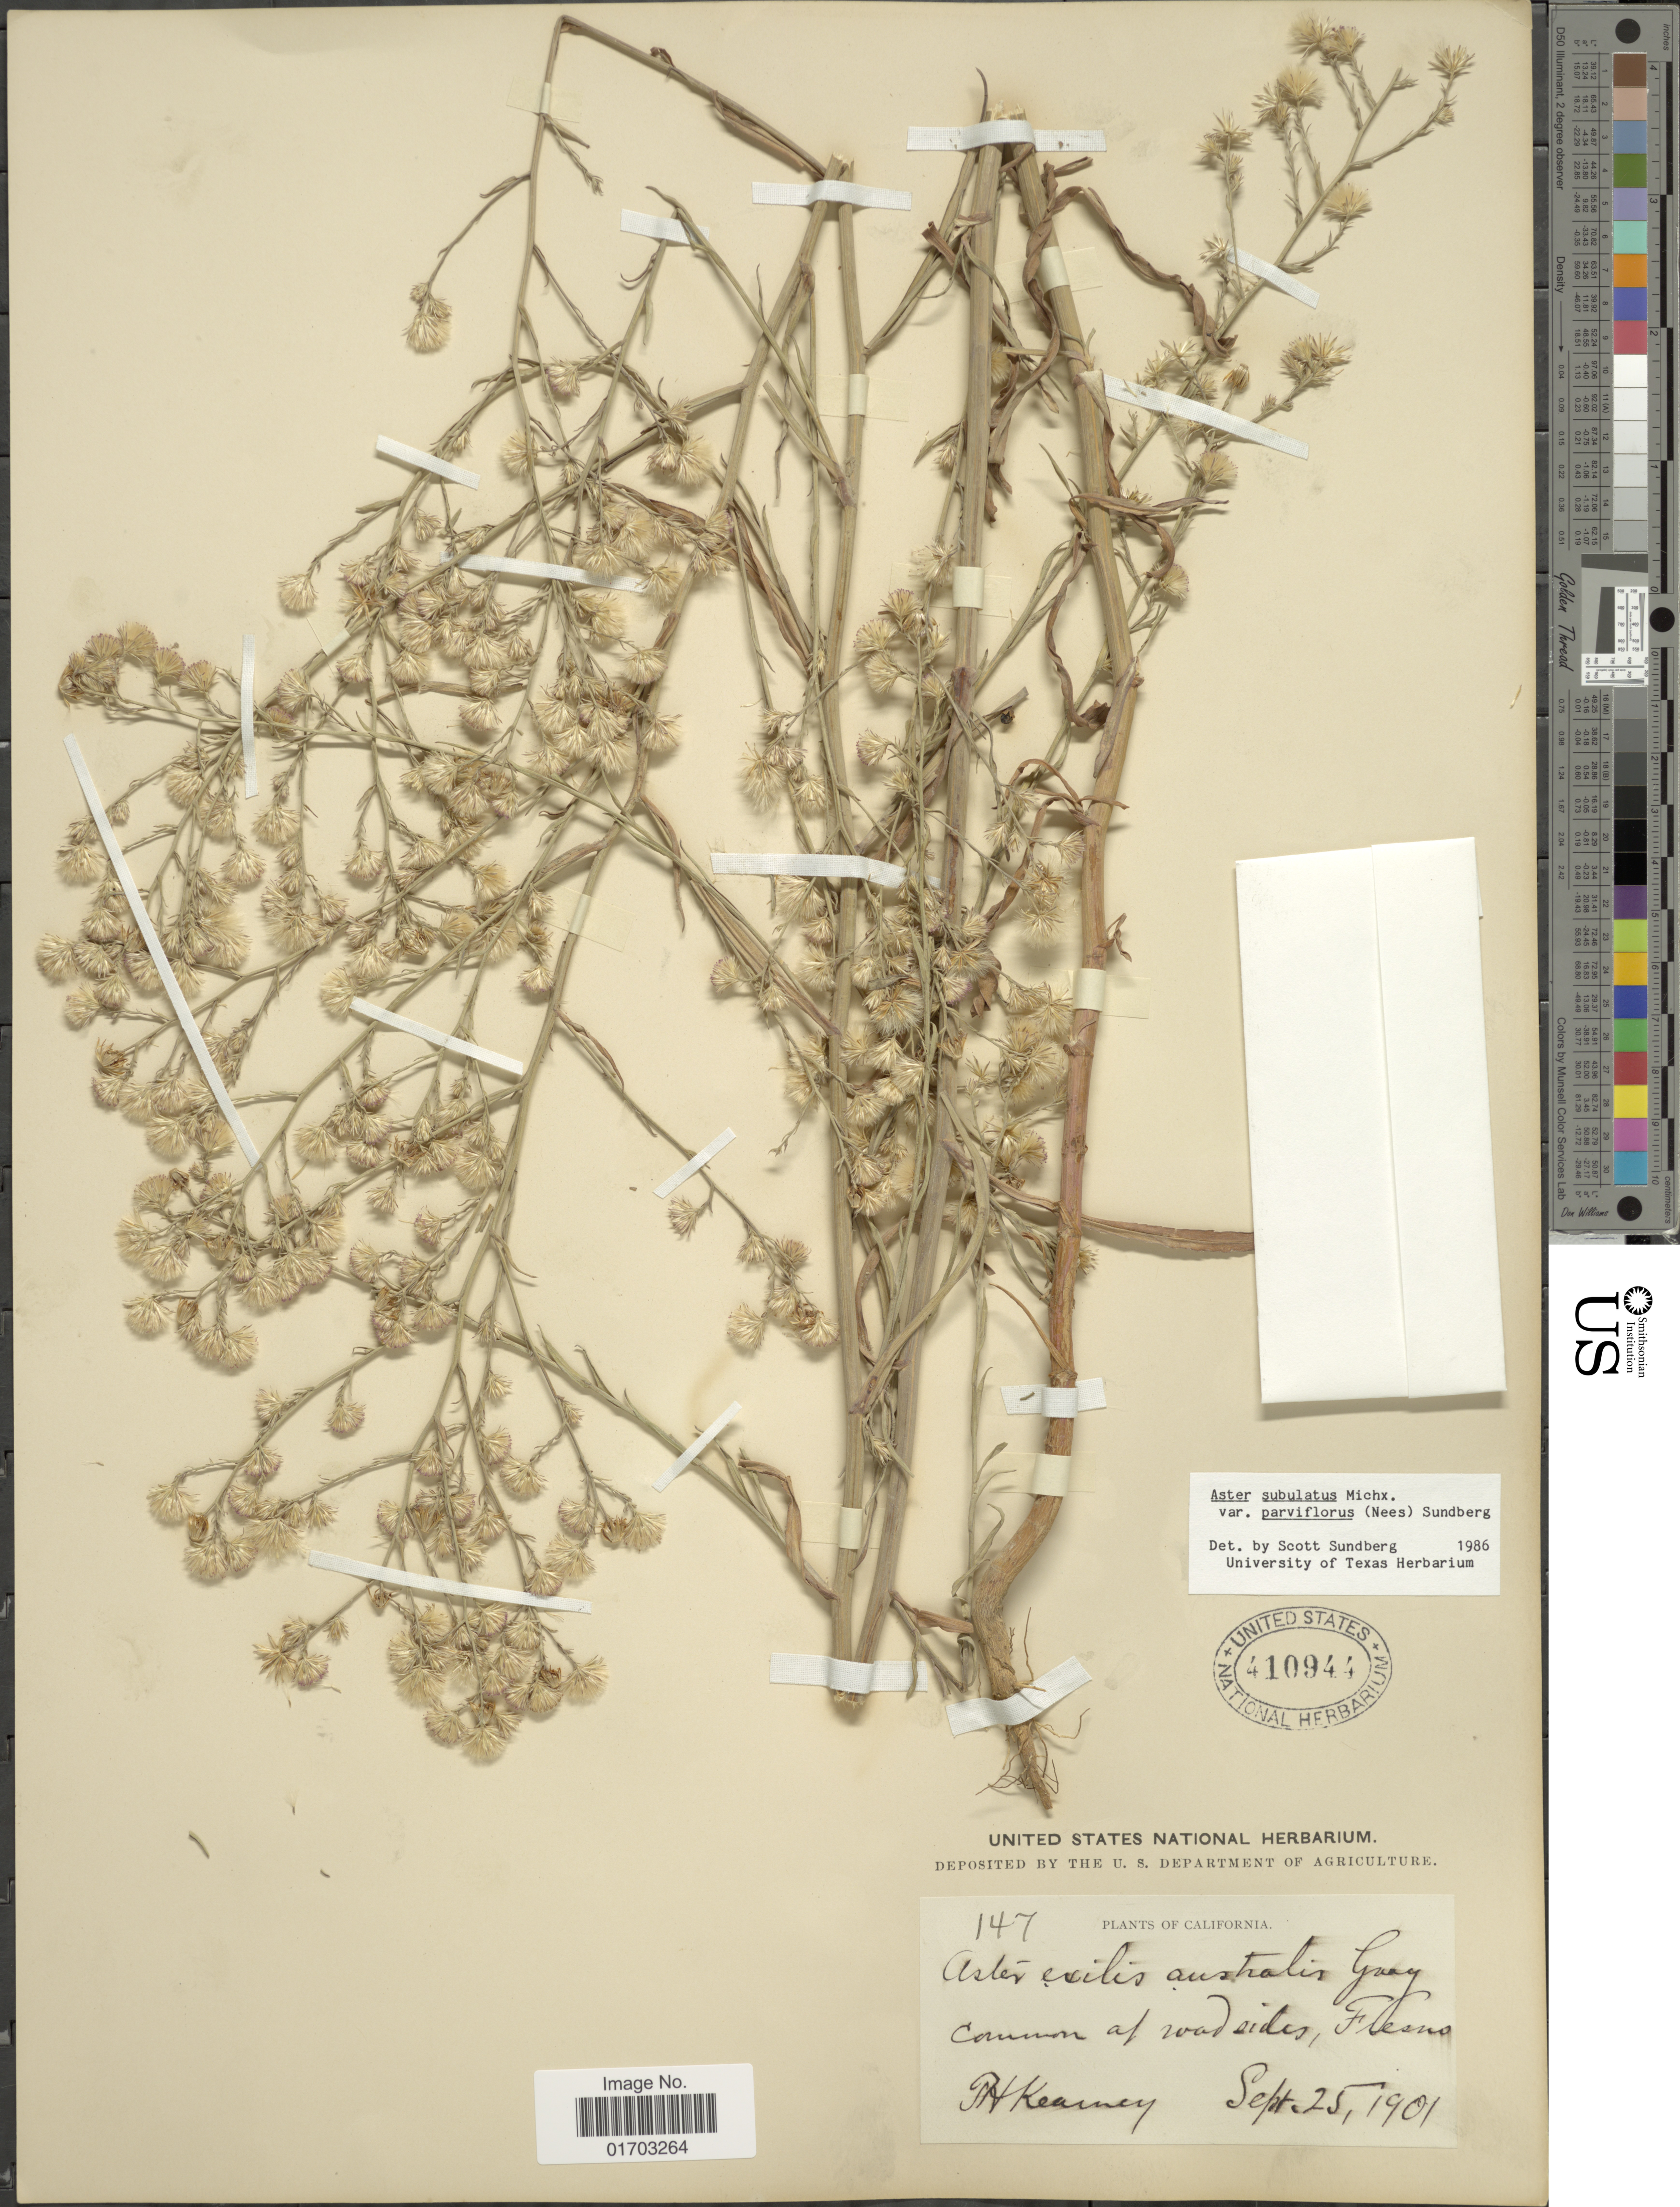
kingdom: Plantae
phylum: Tracheophyta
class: Magnoliopsida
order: Asterales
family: Asteraceae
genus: Symphyotrichum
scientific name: Symphyotrichum subulatum var. parviflorum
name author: (Nees) S.D. Sundb.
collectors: T. H. Kearney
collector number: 147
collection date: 1901-09-25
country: United States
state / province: California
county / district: Fresno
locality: Common at roadsides, Fresno.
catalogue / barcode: US 410944